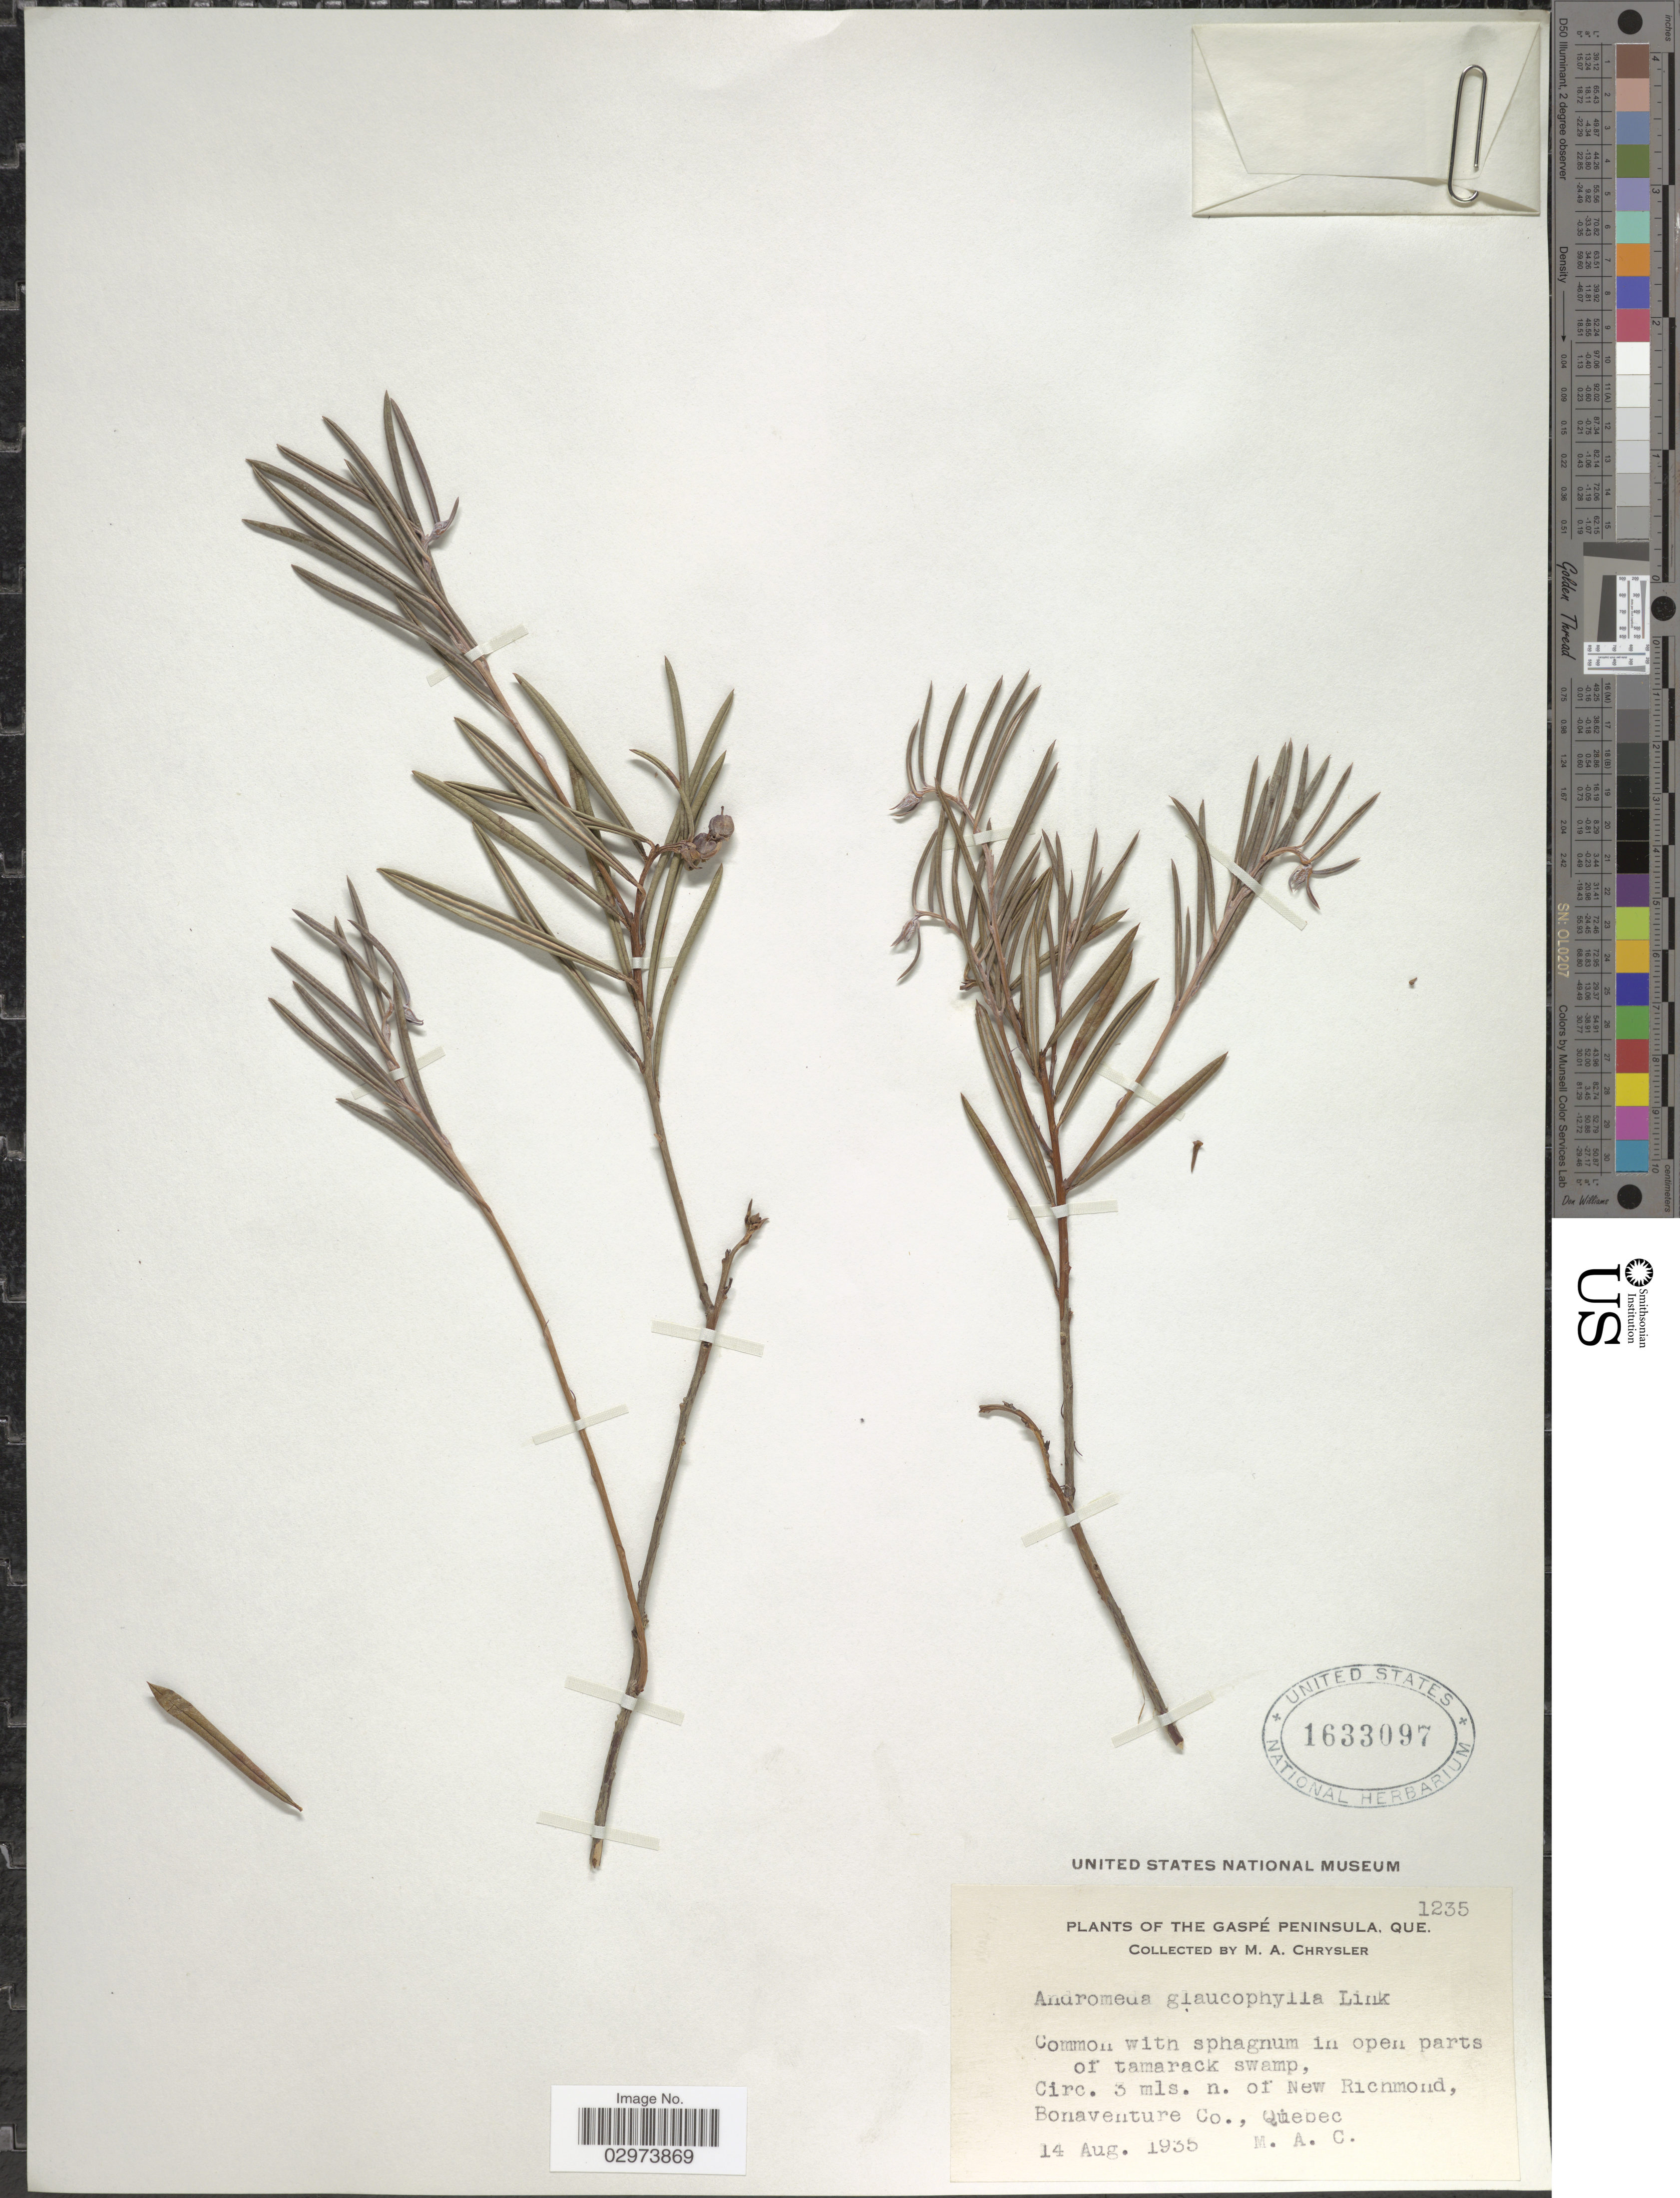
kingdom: Plantae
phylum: Tracheophyta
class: Magnoliopsida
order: Ericales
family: Ericaceae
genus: Andromeda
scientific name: Andromeda polifolia var. latifolia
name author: Aiton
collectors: M. Chrysler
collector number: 1235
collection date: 1935-08-14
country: Canada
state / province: Quebec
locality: Gaspé Peninsula, Que. Circ. 3 mls. n. of New Richmond, Bonaventure Co., Quebec.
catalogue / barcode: US 1633097